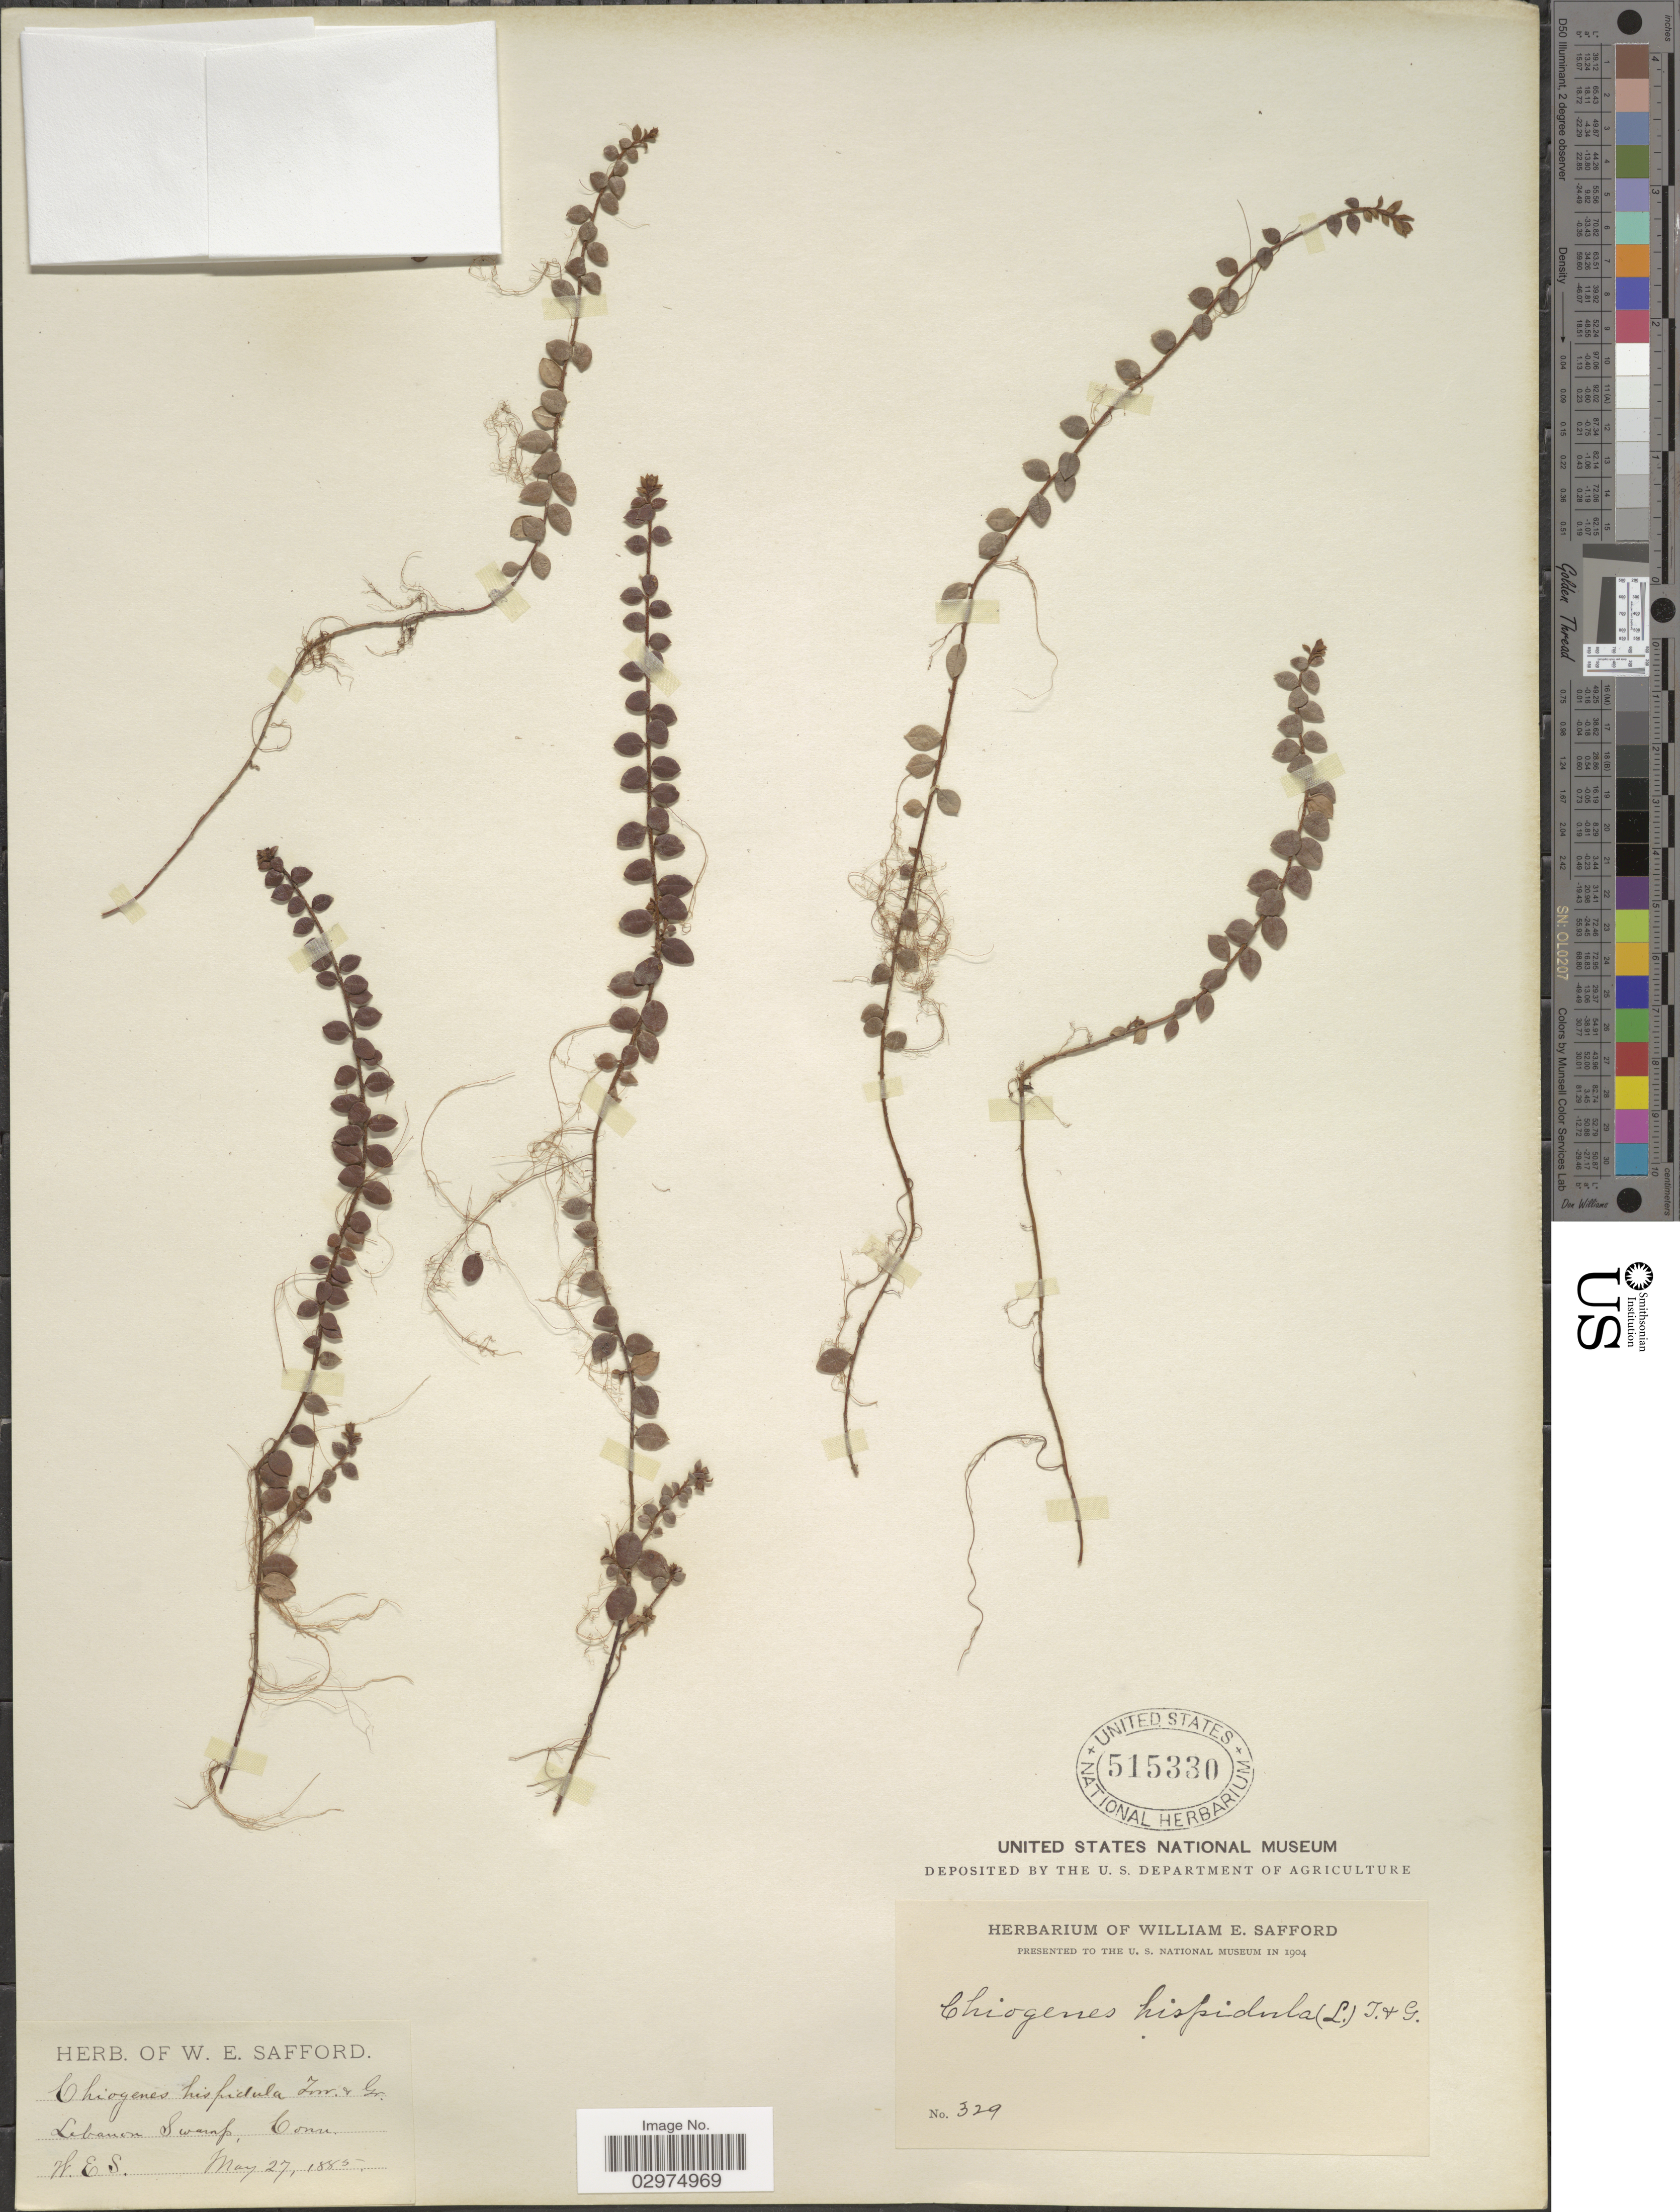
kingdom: Plantae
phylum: Tracheophyta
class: Magnoliopsida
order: Ericales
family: Ericaceae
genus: Gaultheria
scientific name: Gaultheria hispidula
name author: (L.) Muhl. ex Bigelow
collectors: W. E. Safford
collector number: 329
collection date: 1885-05-27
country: United States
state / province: Connecticut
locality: Lebanon Swamp.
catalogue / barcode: US 515330